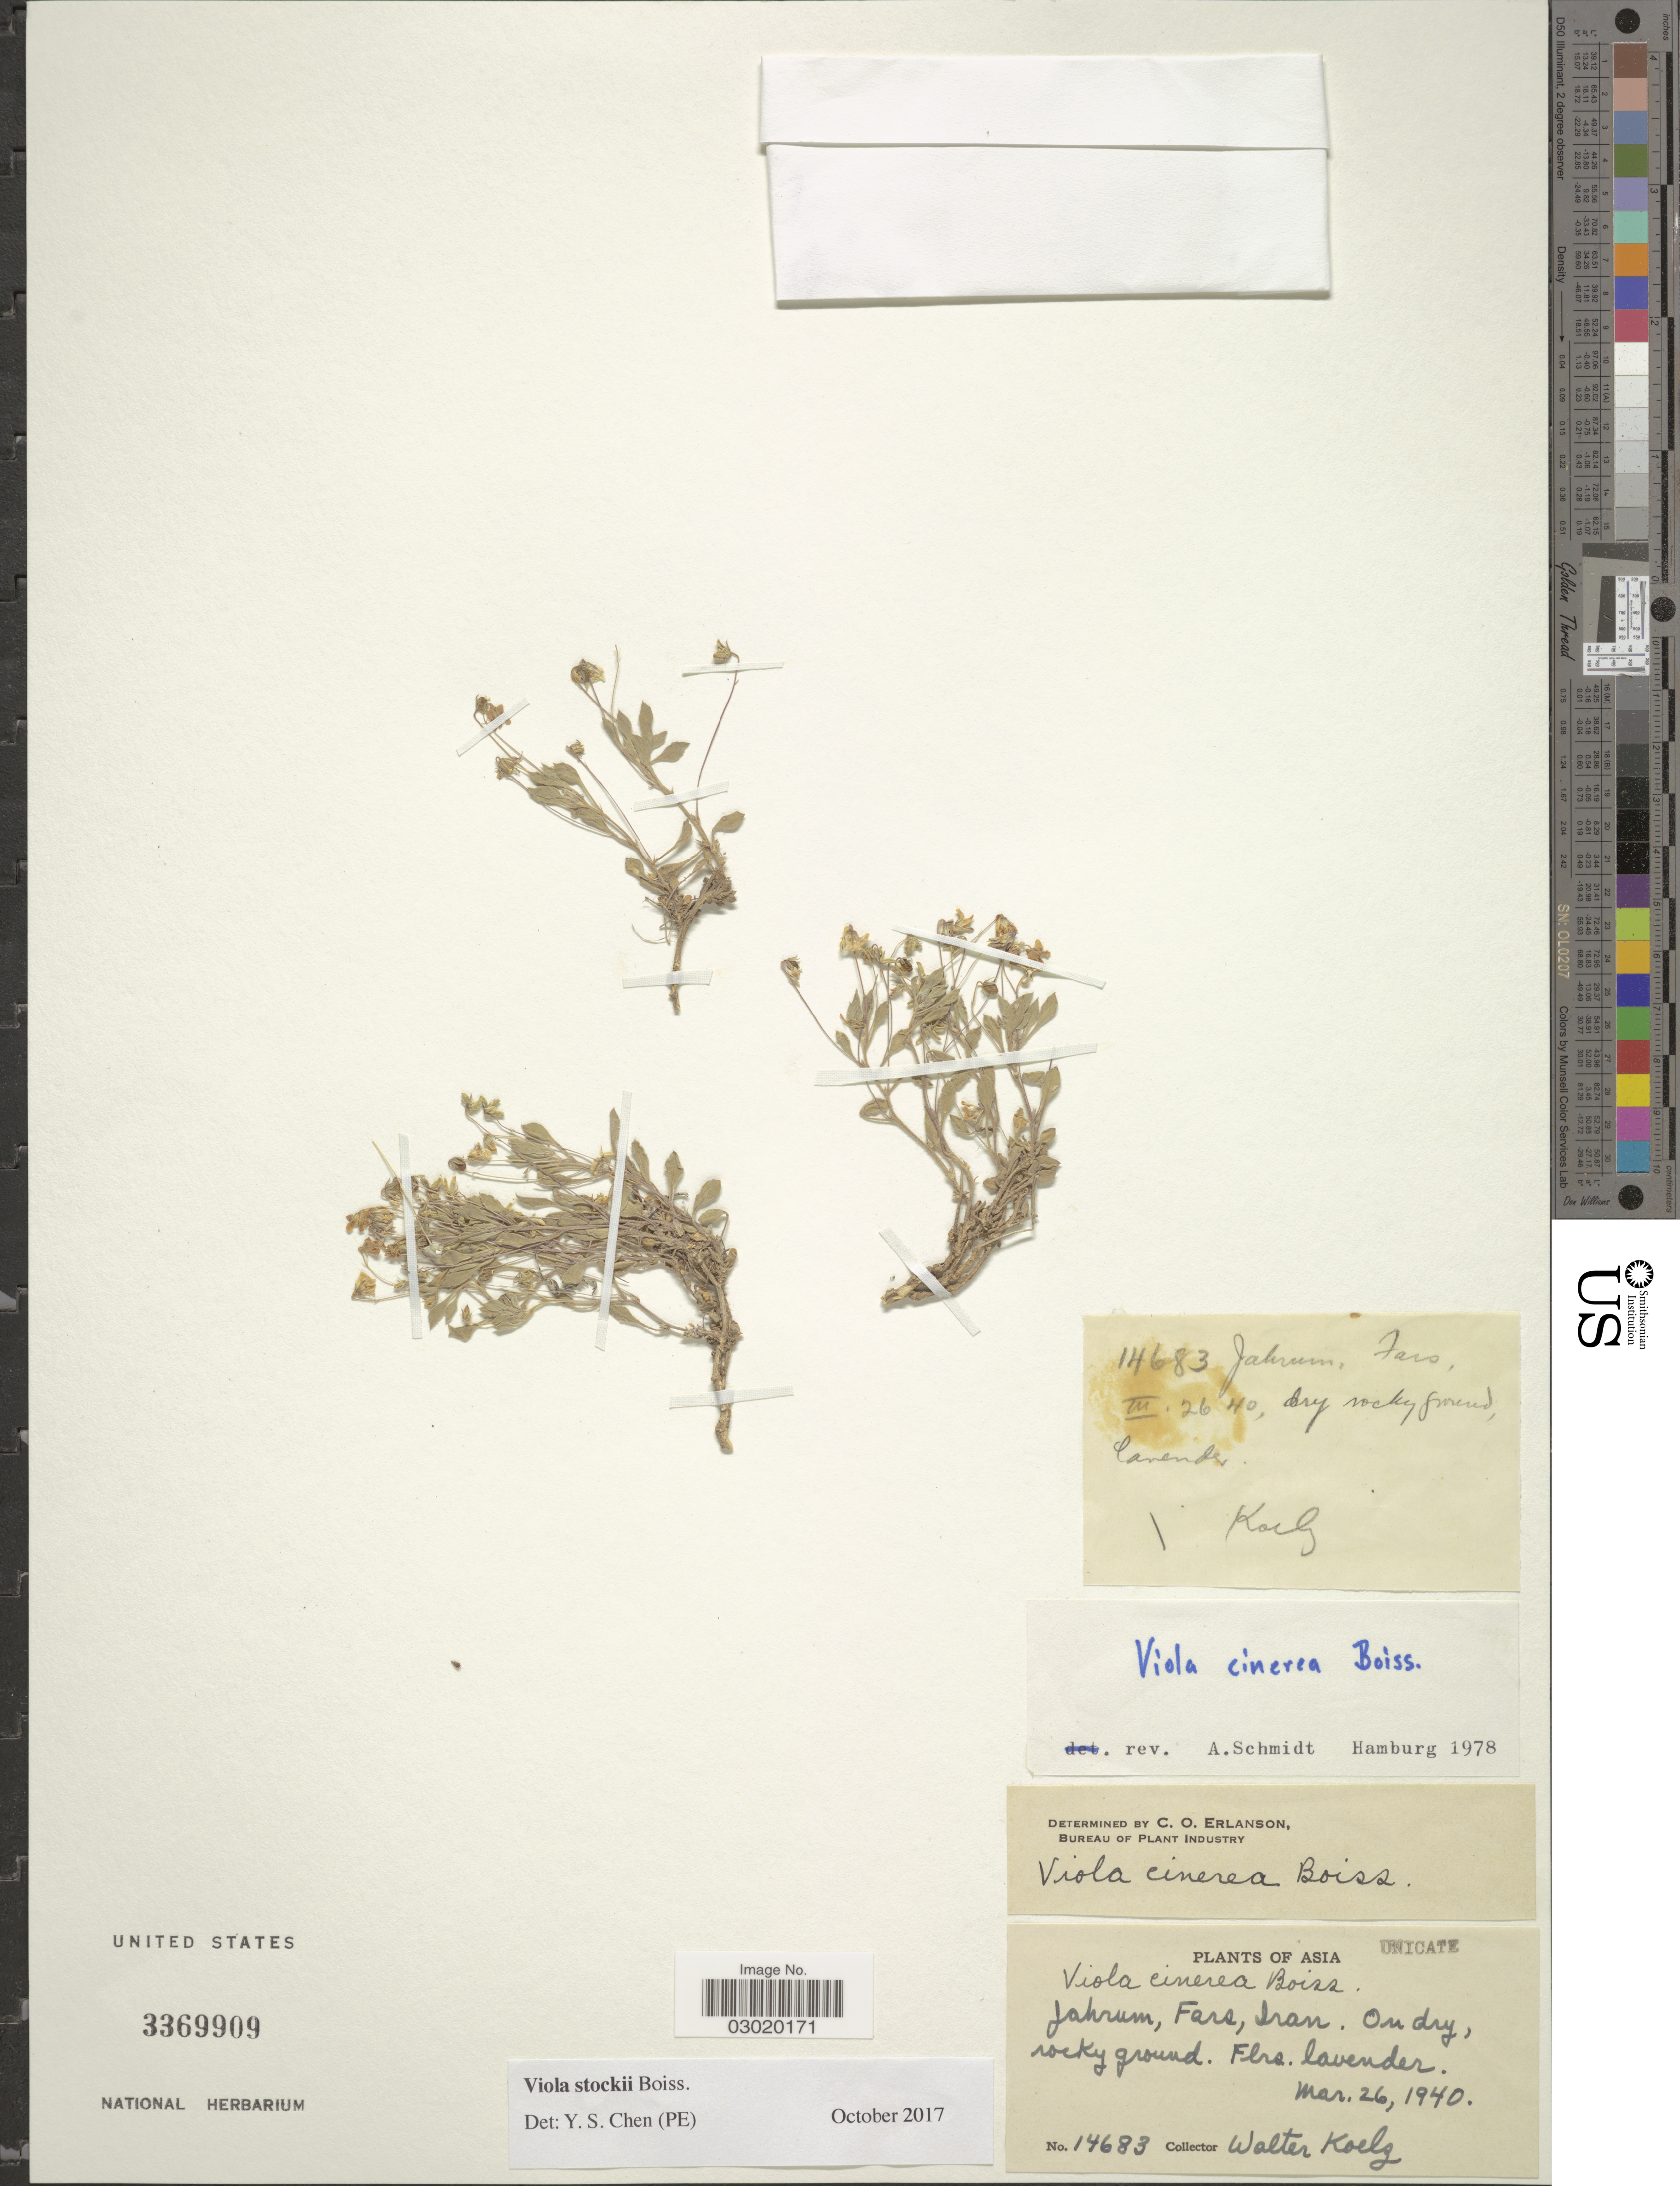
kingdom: Plantae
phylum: Tracheophyta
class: Magnoliopsida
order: Malpighiales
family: Violaceae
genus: Viola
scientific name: Viola stocksii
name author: Boiss.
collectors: W. N. Koelz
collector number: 14683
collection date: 1940-03-26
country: Iran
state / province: Fars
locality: Jahrum, Fars, Iran.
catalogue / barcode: US 3369909